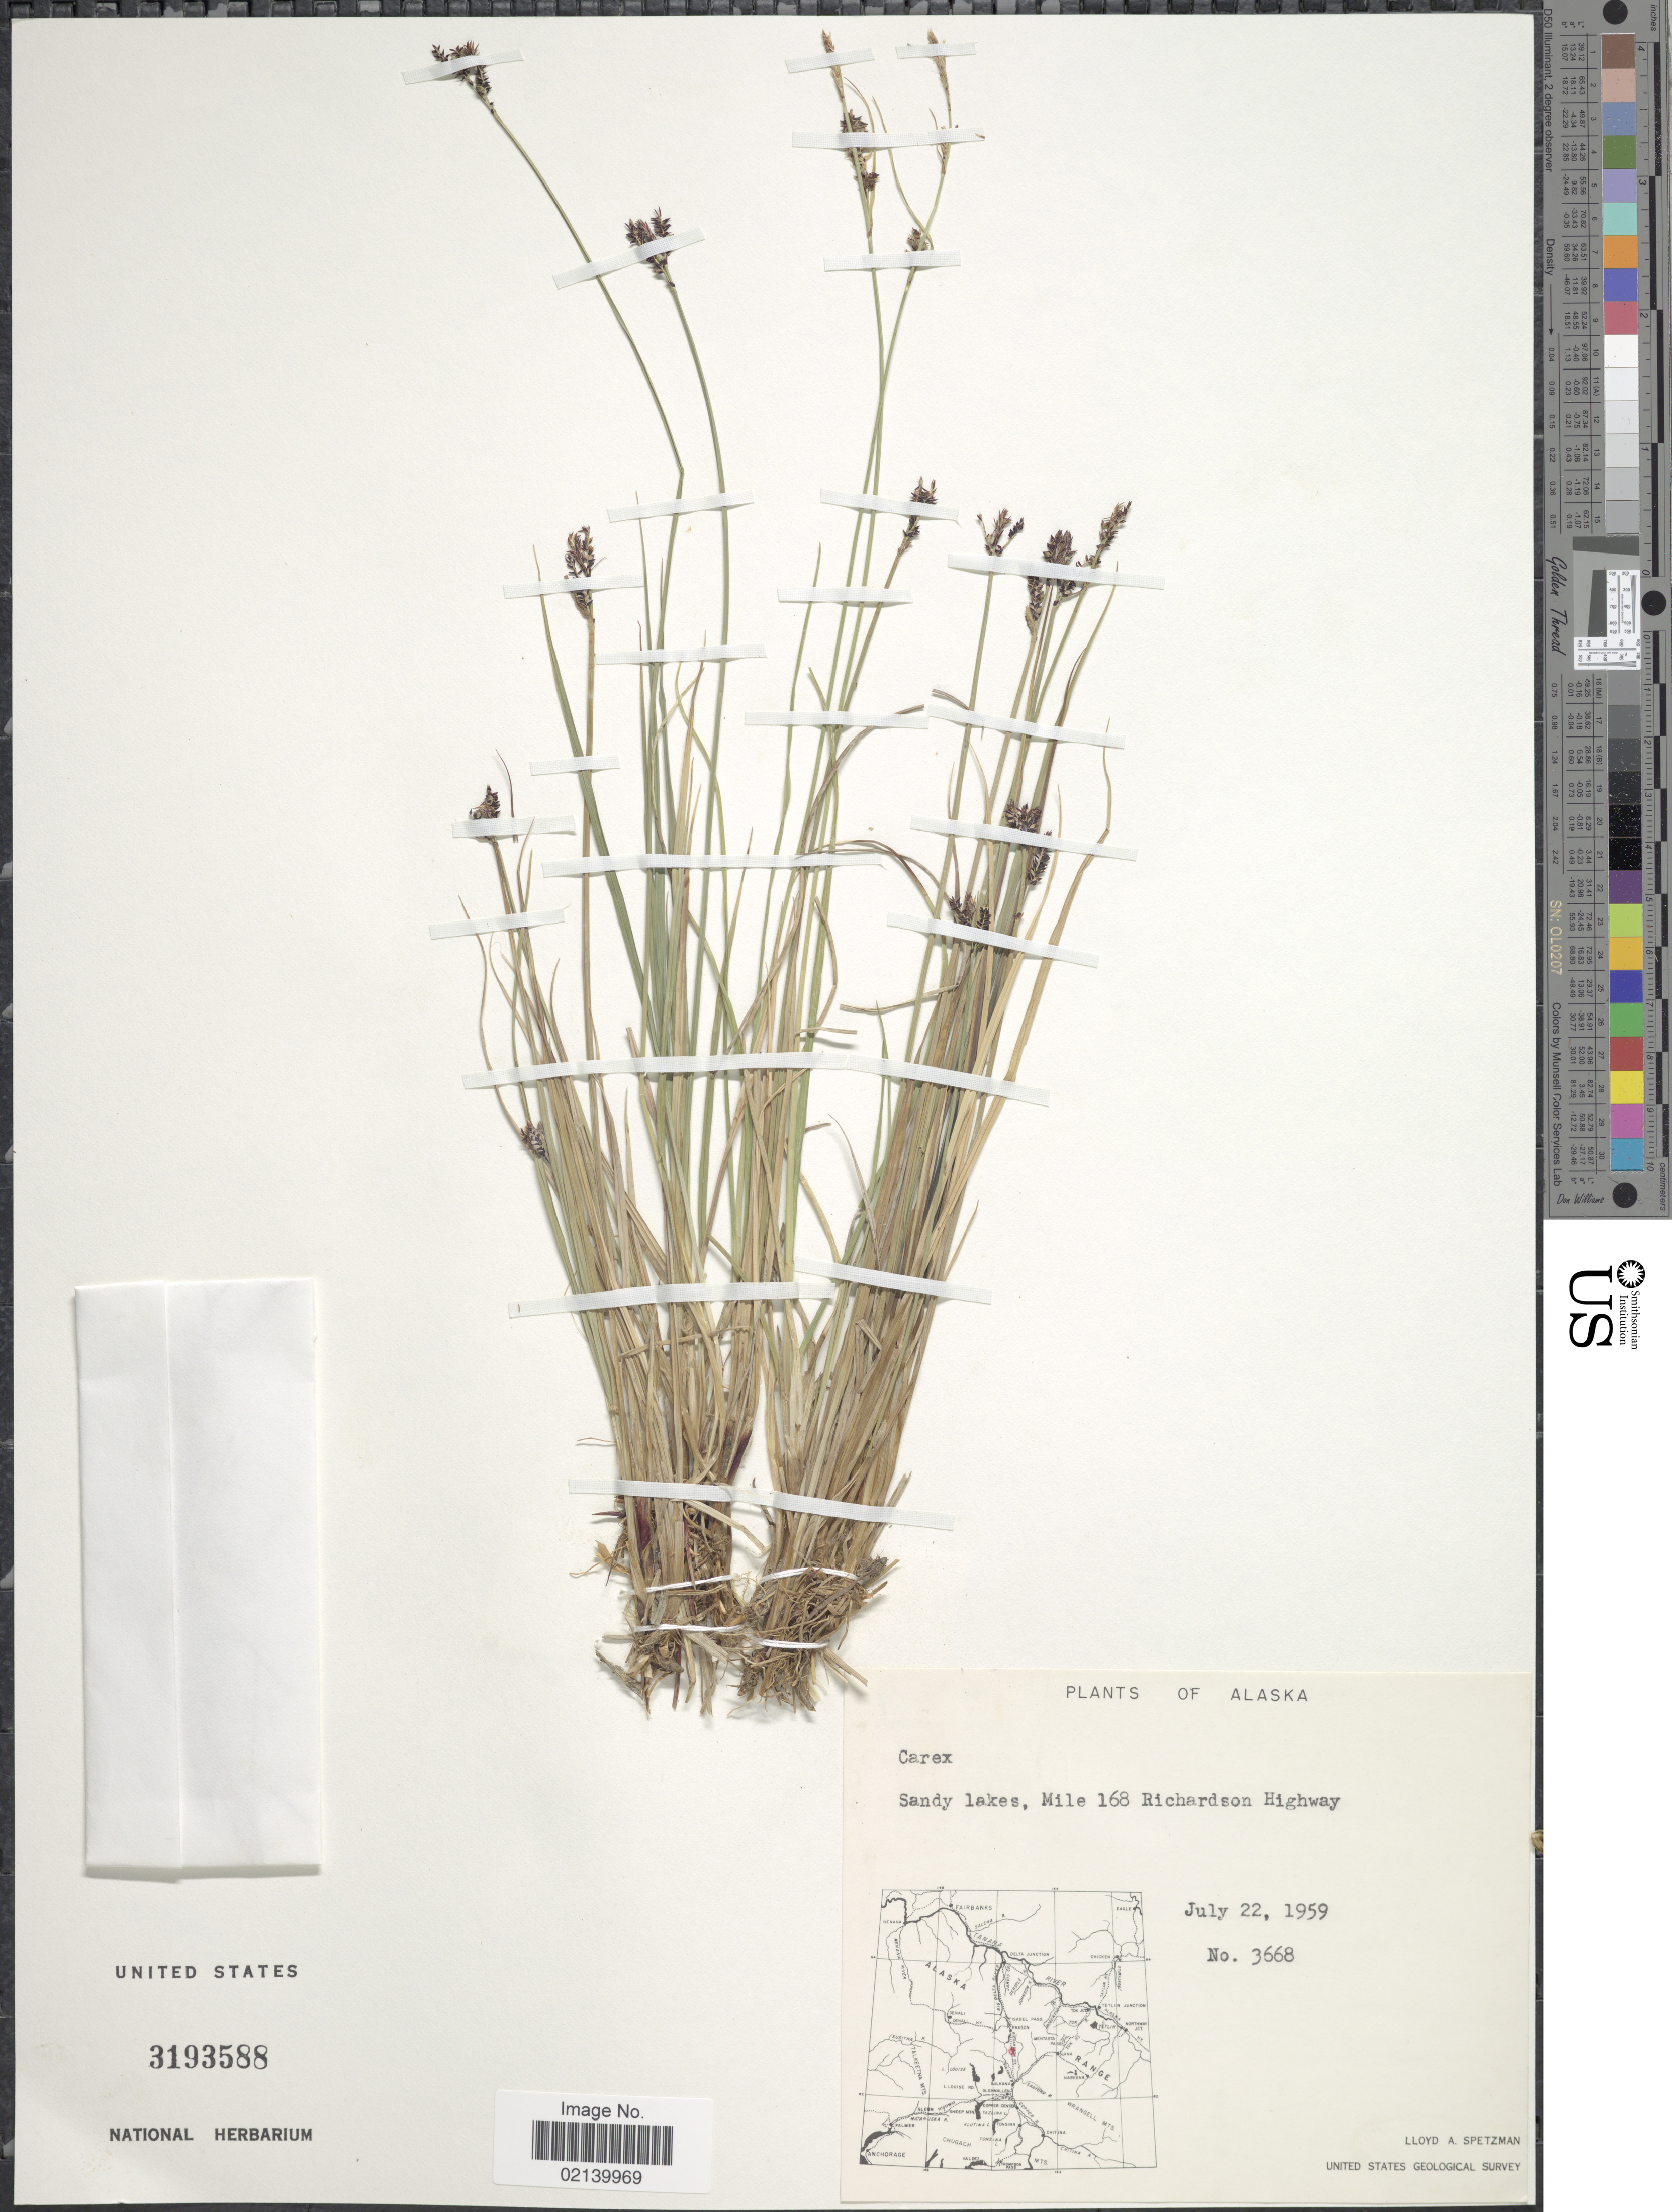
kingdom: Plantae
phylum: Tracheophyta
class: Liliopsida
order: Poales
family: Cyperaceae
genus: Carex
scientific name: Carex sp.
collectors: L. Spetzman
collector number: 3668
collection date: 1959-07-22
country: United States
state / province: Alaska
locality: Sandy lakes, Mile 168 Richardson Highway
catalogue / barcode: US 3193588